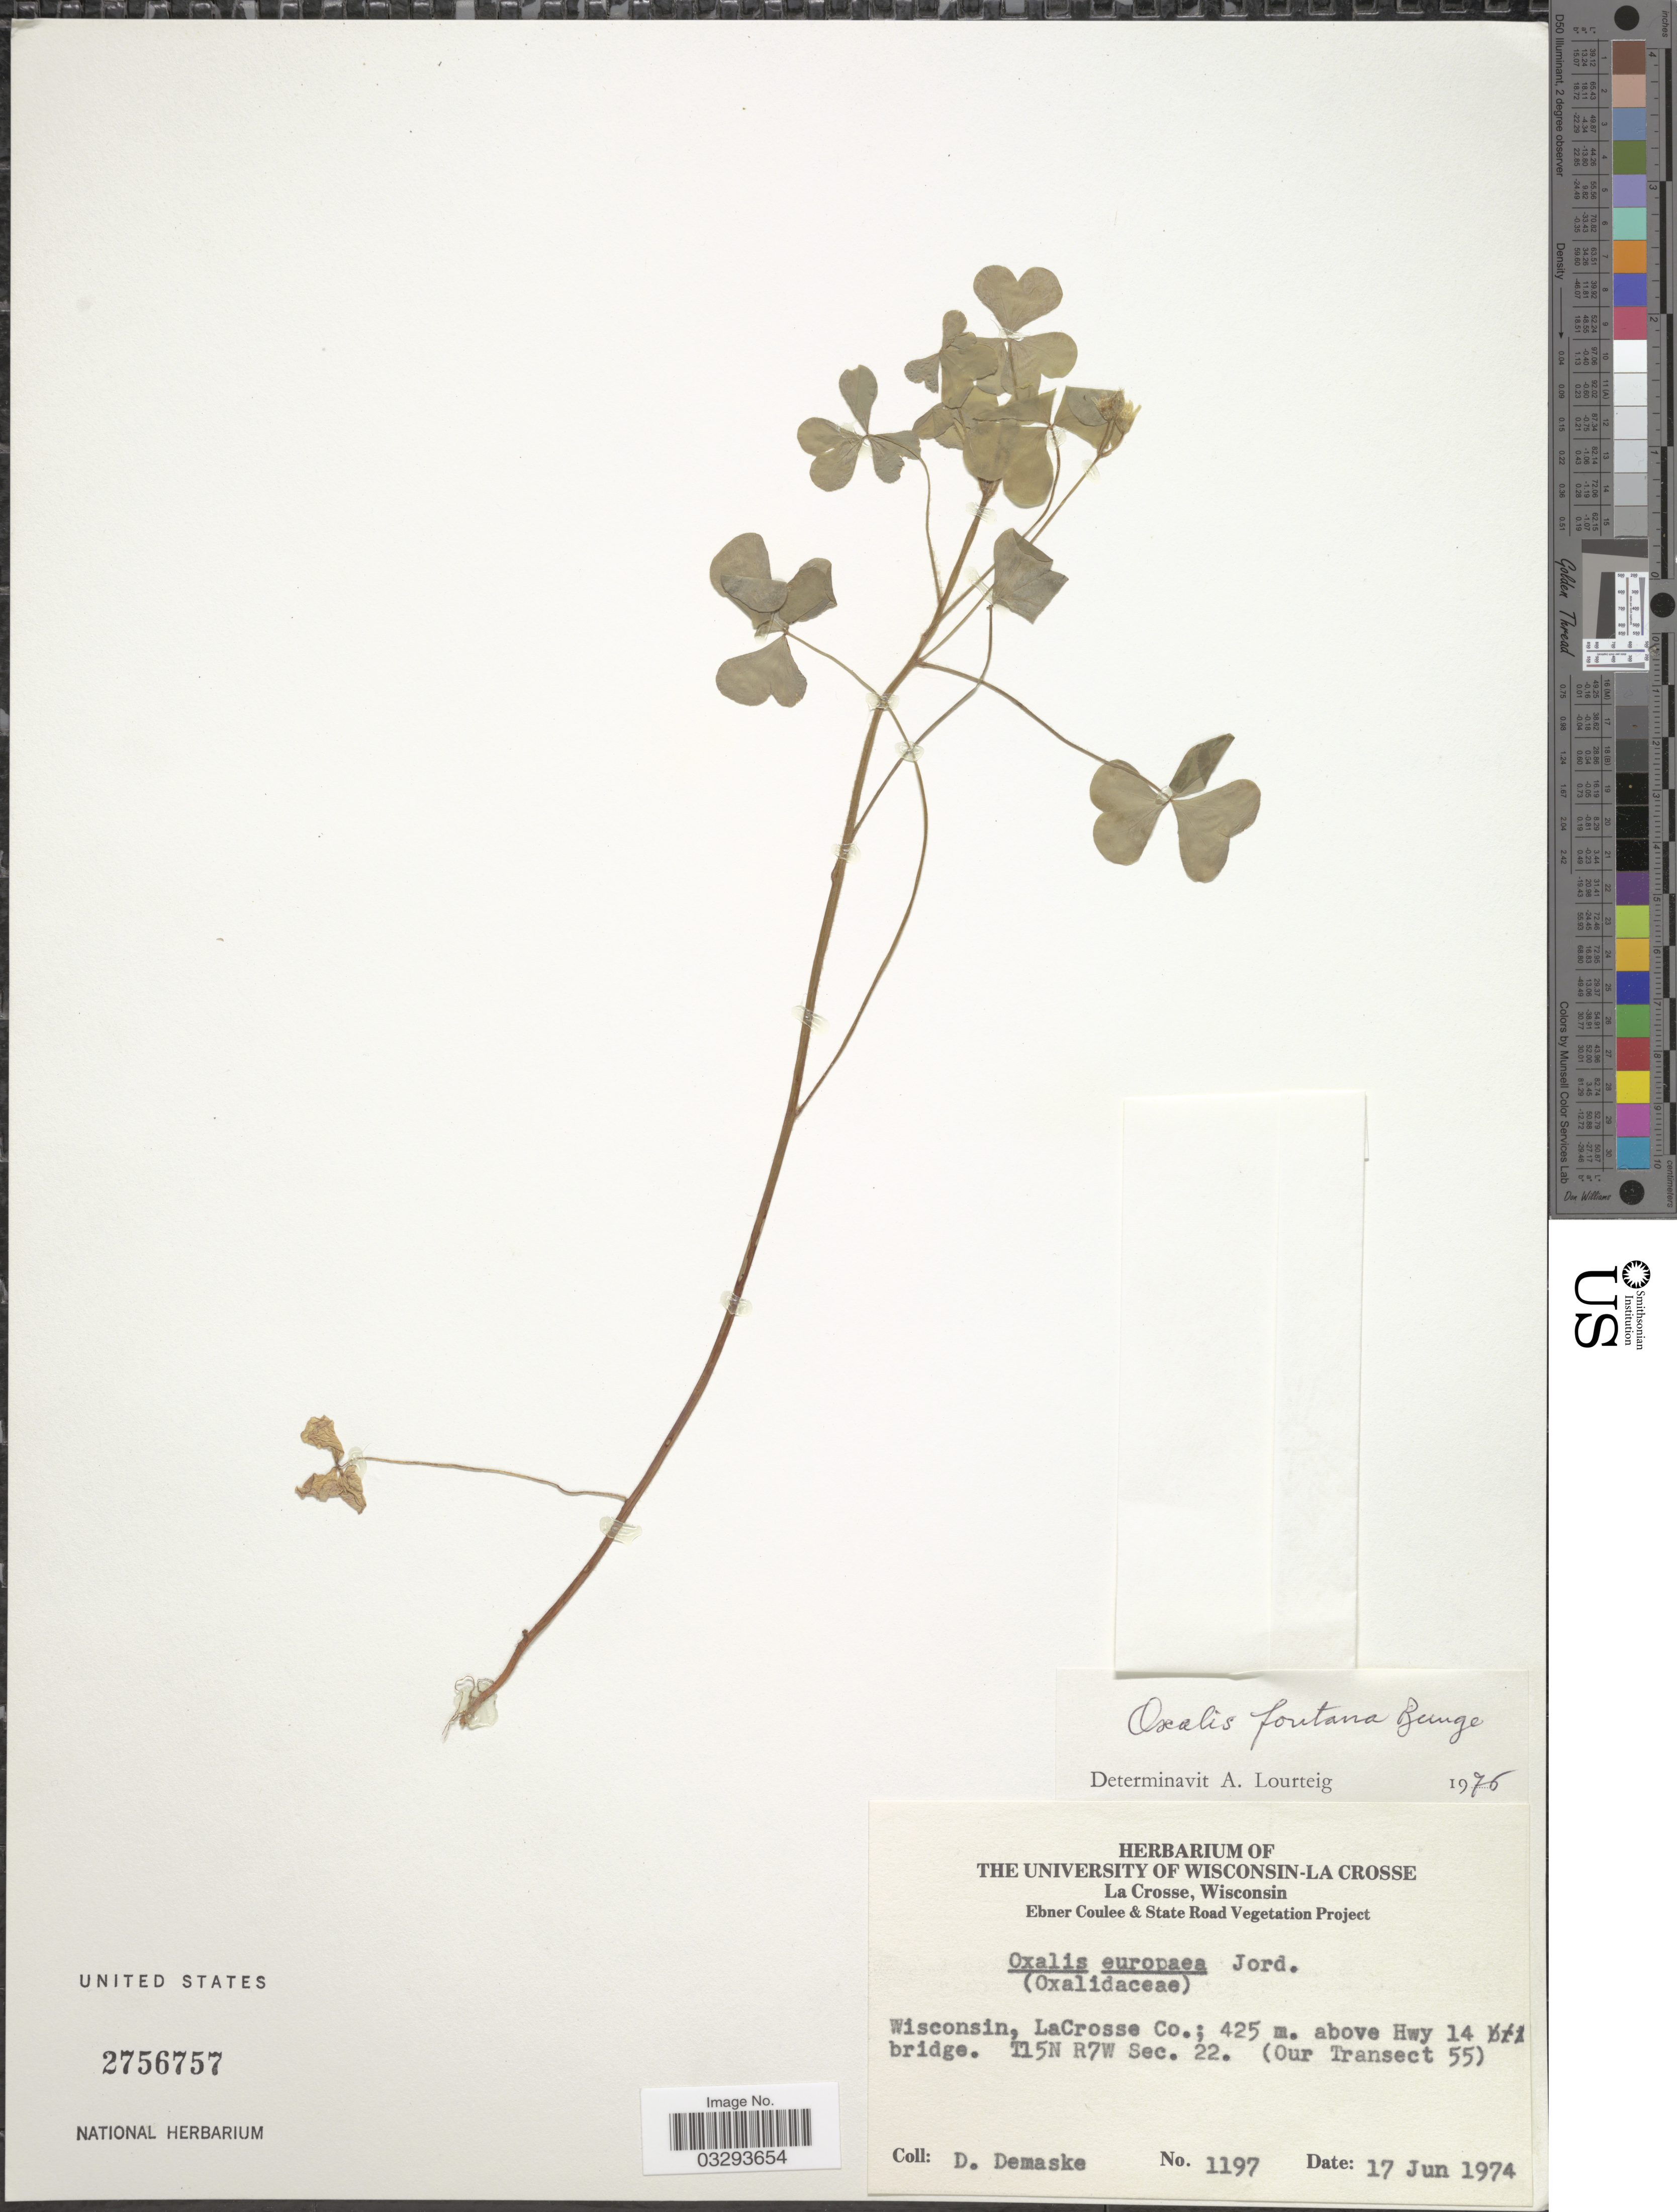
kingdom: Plantae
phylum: Tracheophyta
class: Magnoliopsida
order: Oxalidales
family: Oxalidaceae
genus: Oxalis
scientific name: Oxalis fontana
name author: Bunge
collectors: D. Demaske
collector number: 1197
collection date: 1974-06-17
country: United States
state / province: Wisconsin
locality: La Crosse. Ebner Coulee & State Road Vegetation Project. LaCrosse Co.; Hwy 14 bridge. T15N R7W Sec. 22. (Our Transect 55).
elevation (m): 425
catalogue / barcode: US 2756757